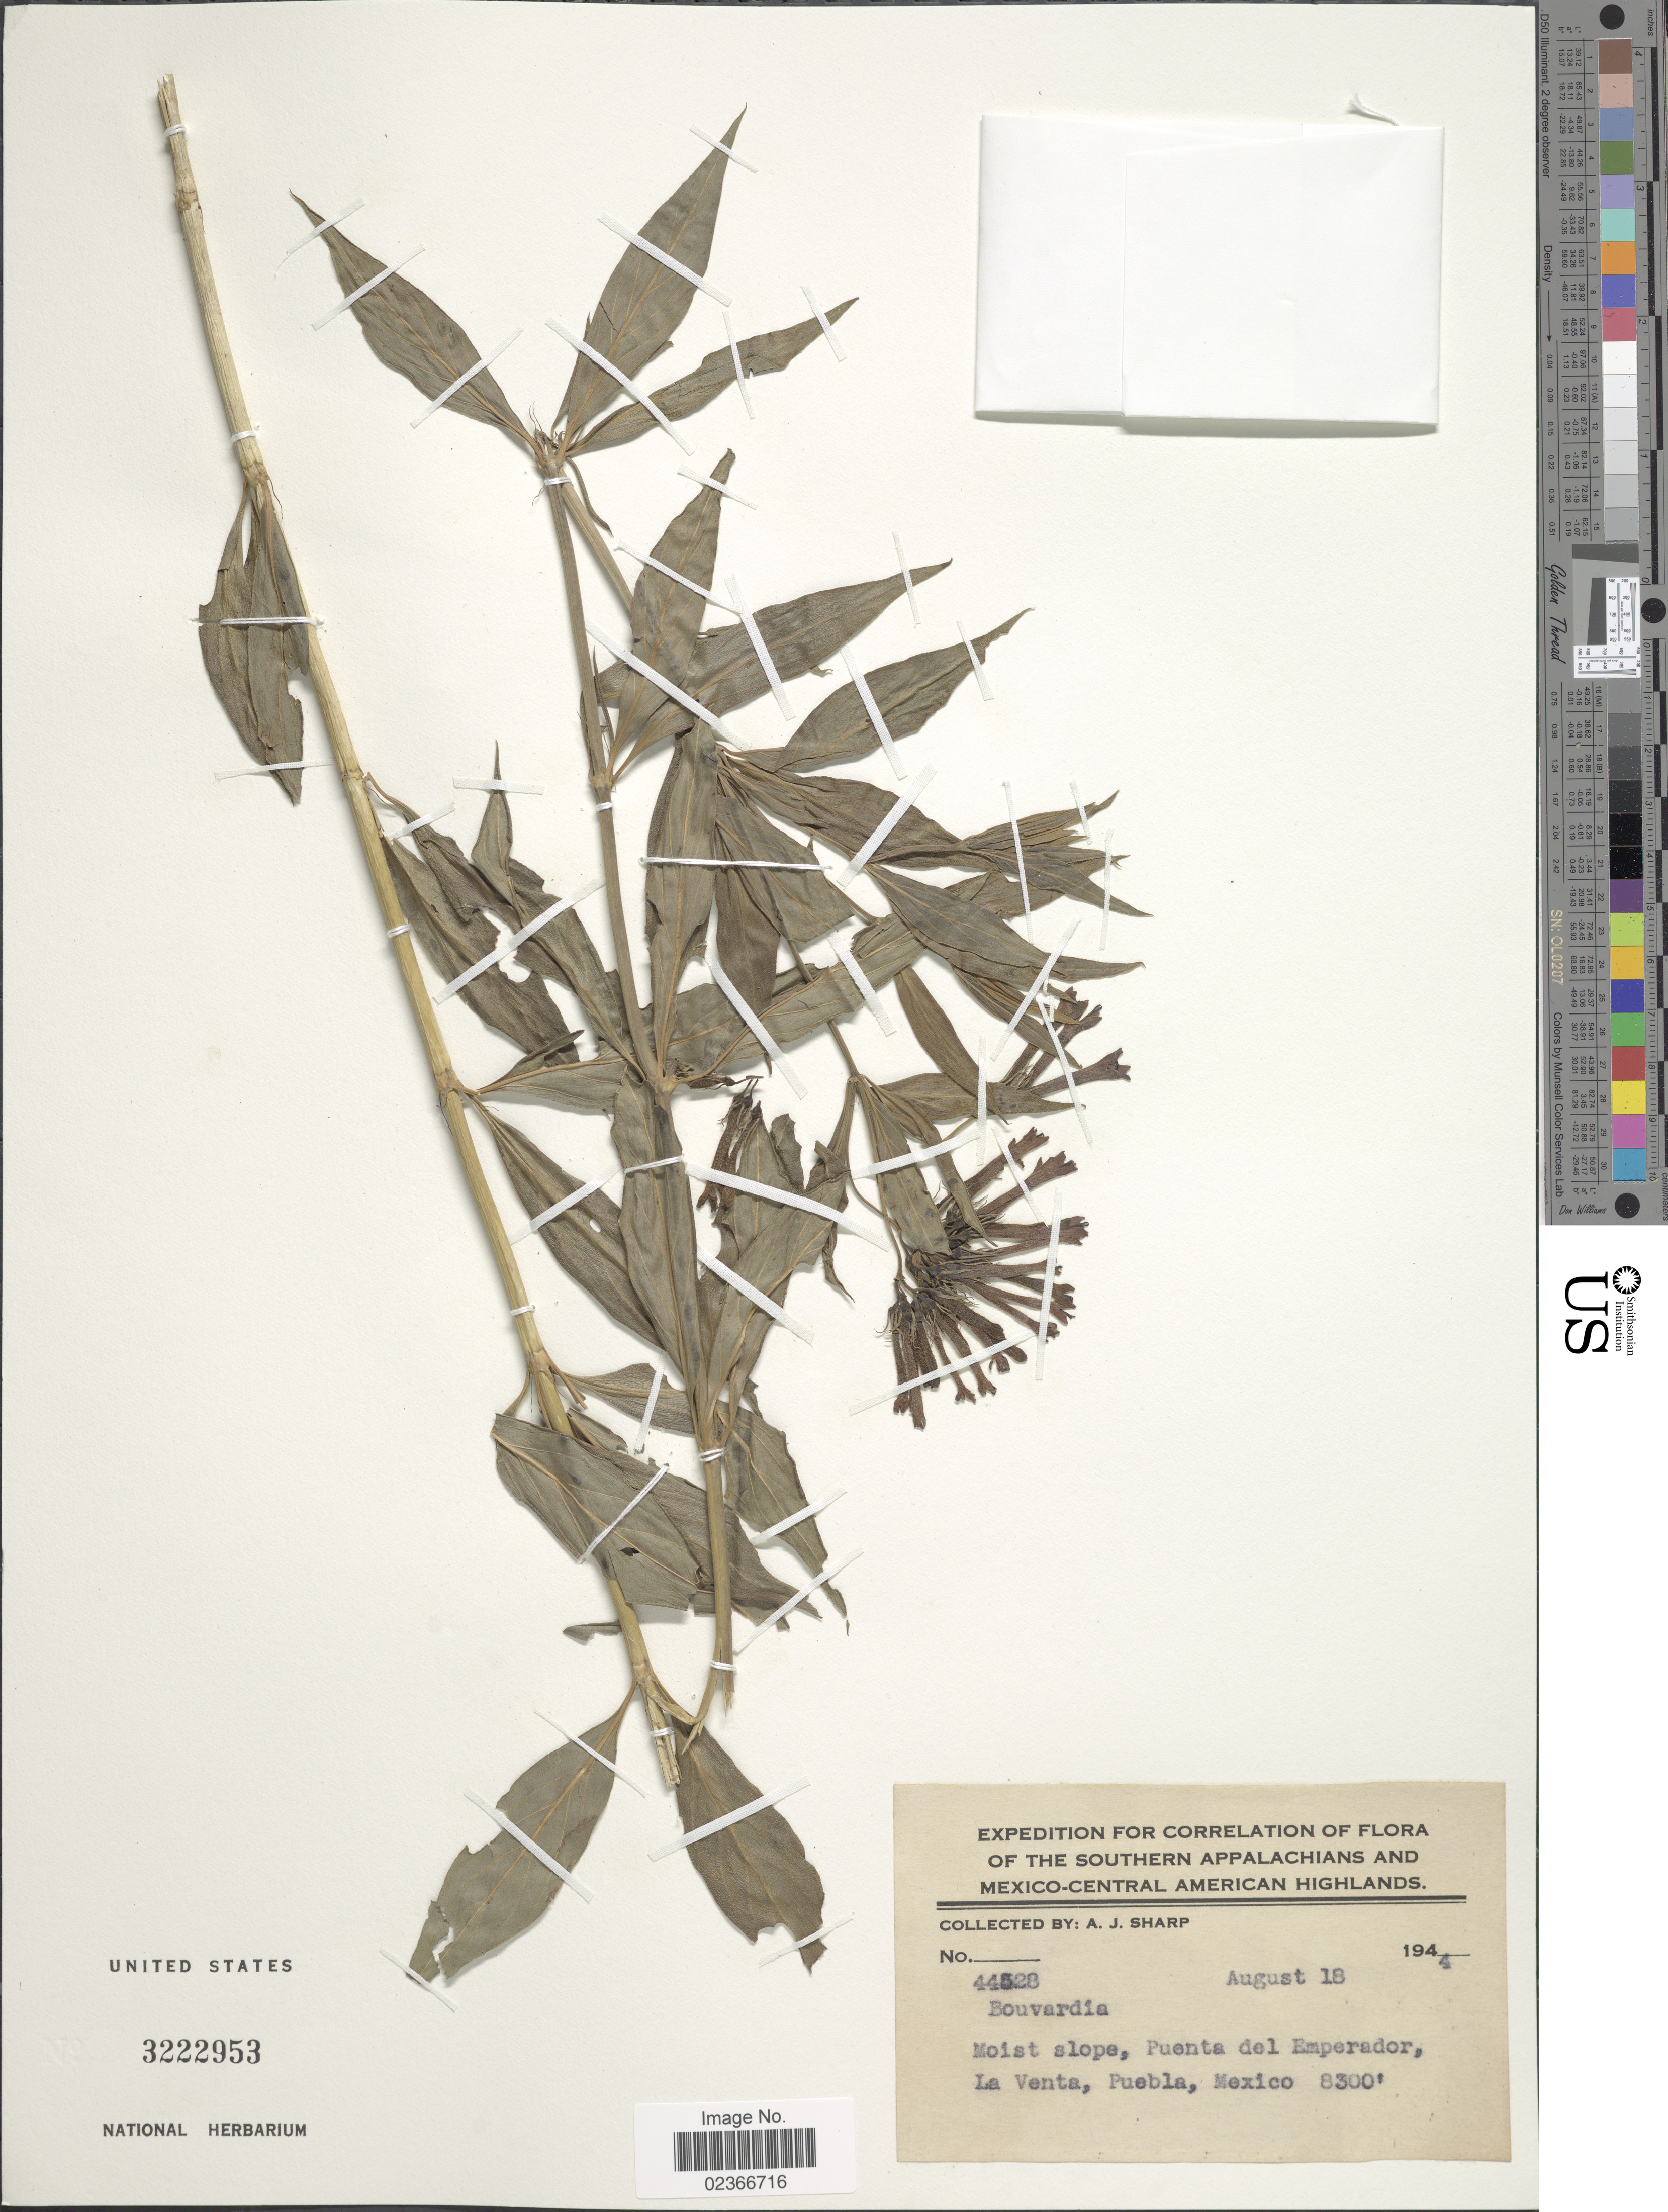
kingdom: Plantae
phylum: Tracheophyta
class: Magnoliopsida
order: Gentianales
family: Rubiaceae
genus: Bouvardia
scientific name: Bouvardia sp.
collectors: A. J. Sharp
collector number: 44528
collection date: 1944-08-18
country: Mexico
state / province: Puebla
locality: Southern Appalachians and Mexico-Central American Highlands. Moist slope, Puenta del Emperador, La Venta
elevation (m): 2530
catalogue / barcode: US 3222953